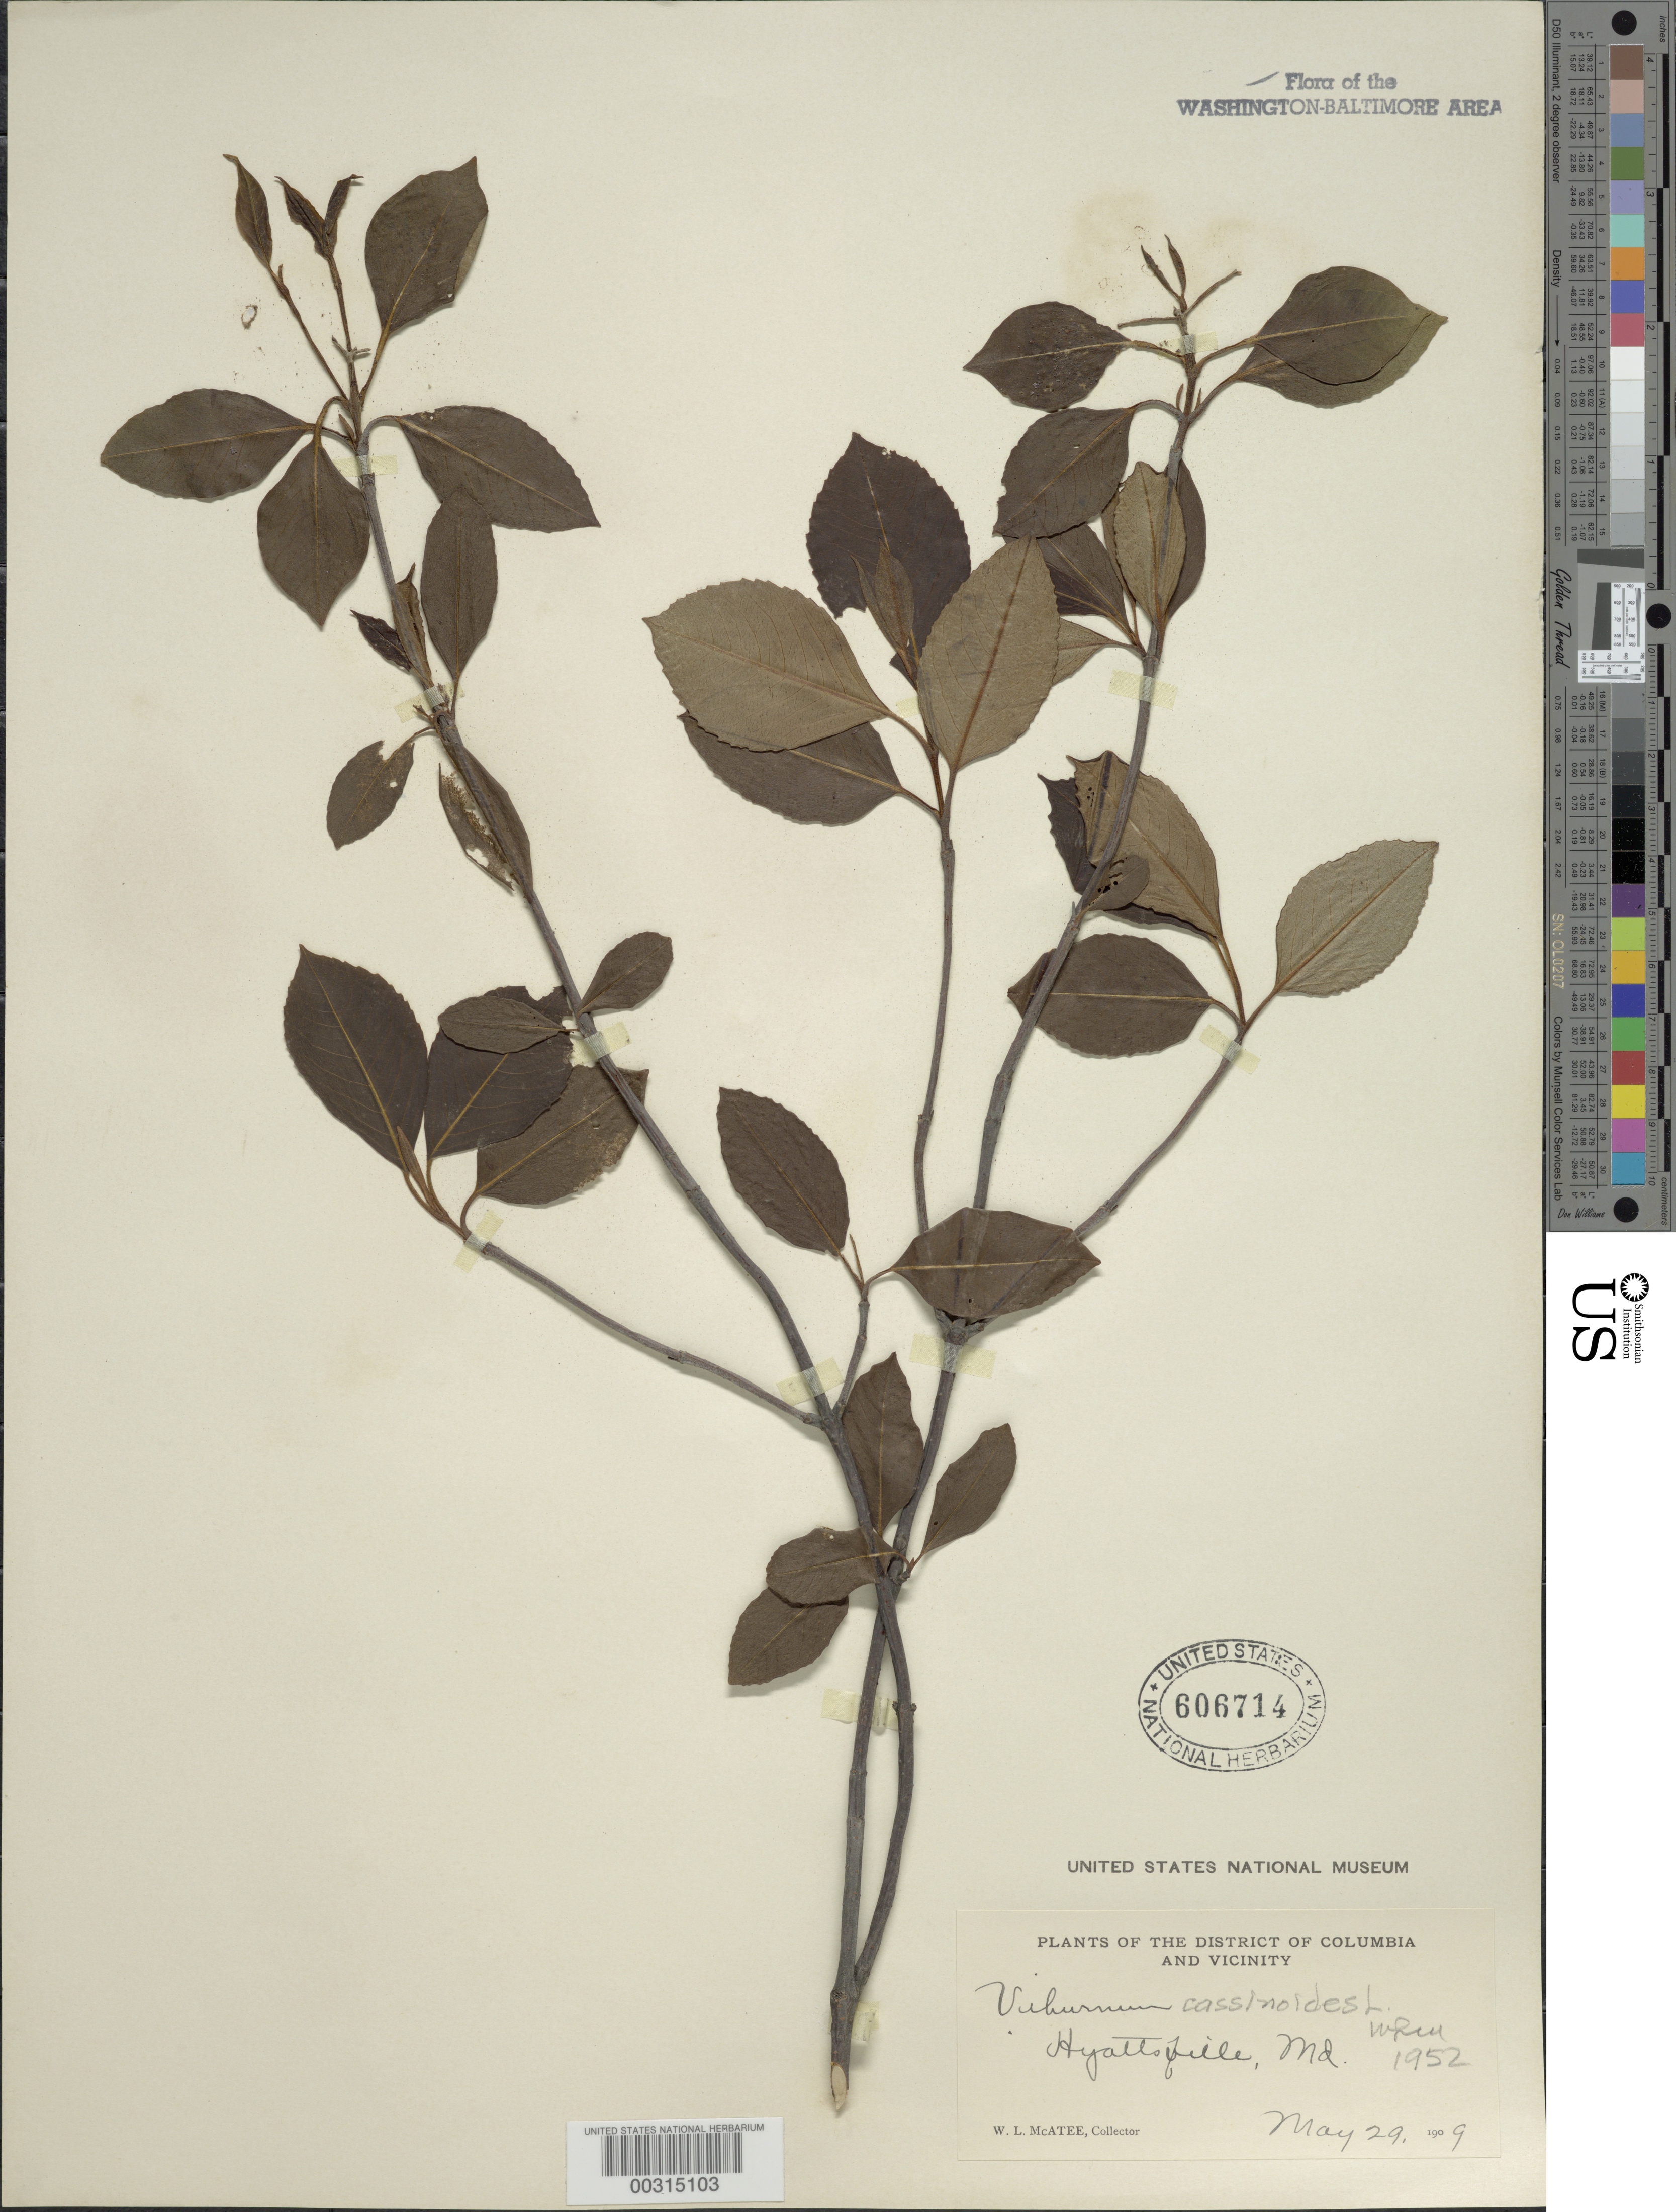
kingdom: Plantae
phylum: Tracheophyta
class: Magnoliopsida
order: Dipsacales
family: Viburnaceae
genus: Viburnum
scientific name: Viburnum cassinoides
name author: L.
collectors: W. McAtee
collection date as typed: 29 May 1909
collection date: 1909-05-29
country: United States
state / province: Maryland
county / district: Prince George's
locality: Hyattsville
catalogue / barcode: US 606714